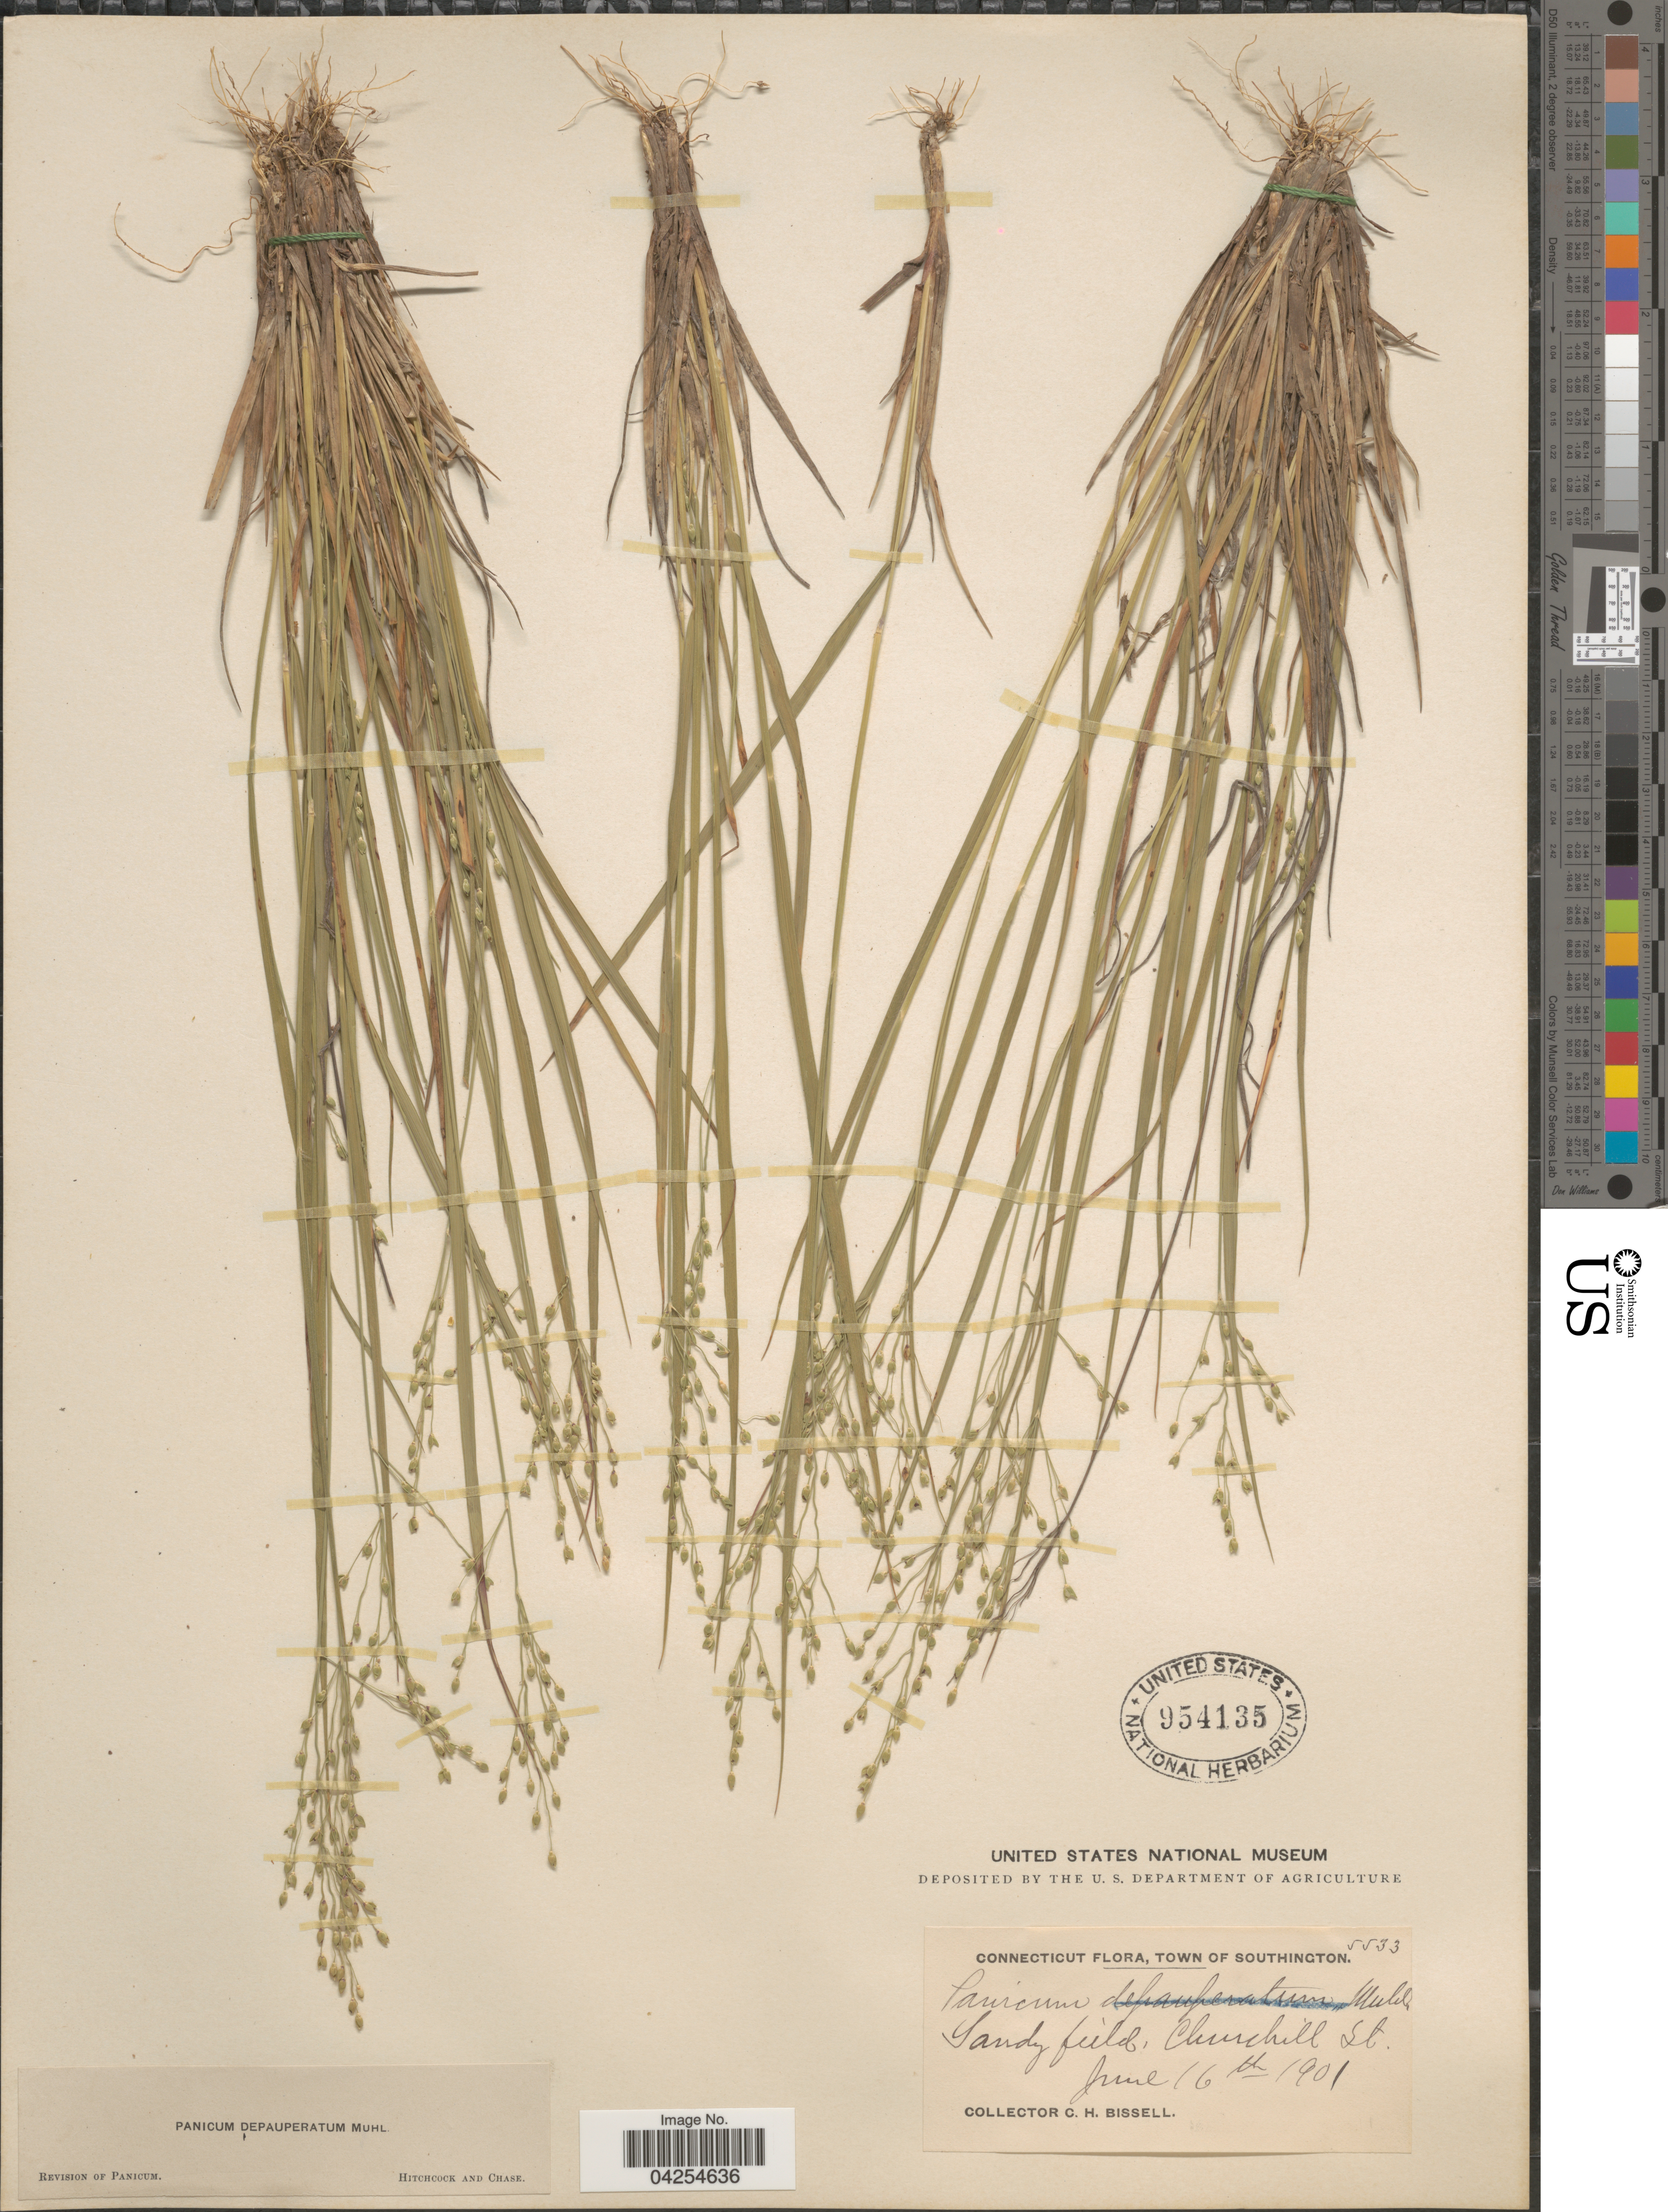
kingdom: Plantae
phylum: Tracheophyta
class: Liliopsida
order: Poales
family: Poaceae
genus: Dichanthelium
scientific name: Dichanthelium depauperatum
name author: (Muhl.) Gould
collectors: C. Bissell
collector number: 5533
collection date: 1901-06-16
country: United States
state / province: Connecticut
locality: Town of Southington. Sandy field, Churchill St.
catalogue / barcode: US 954135